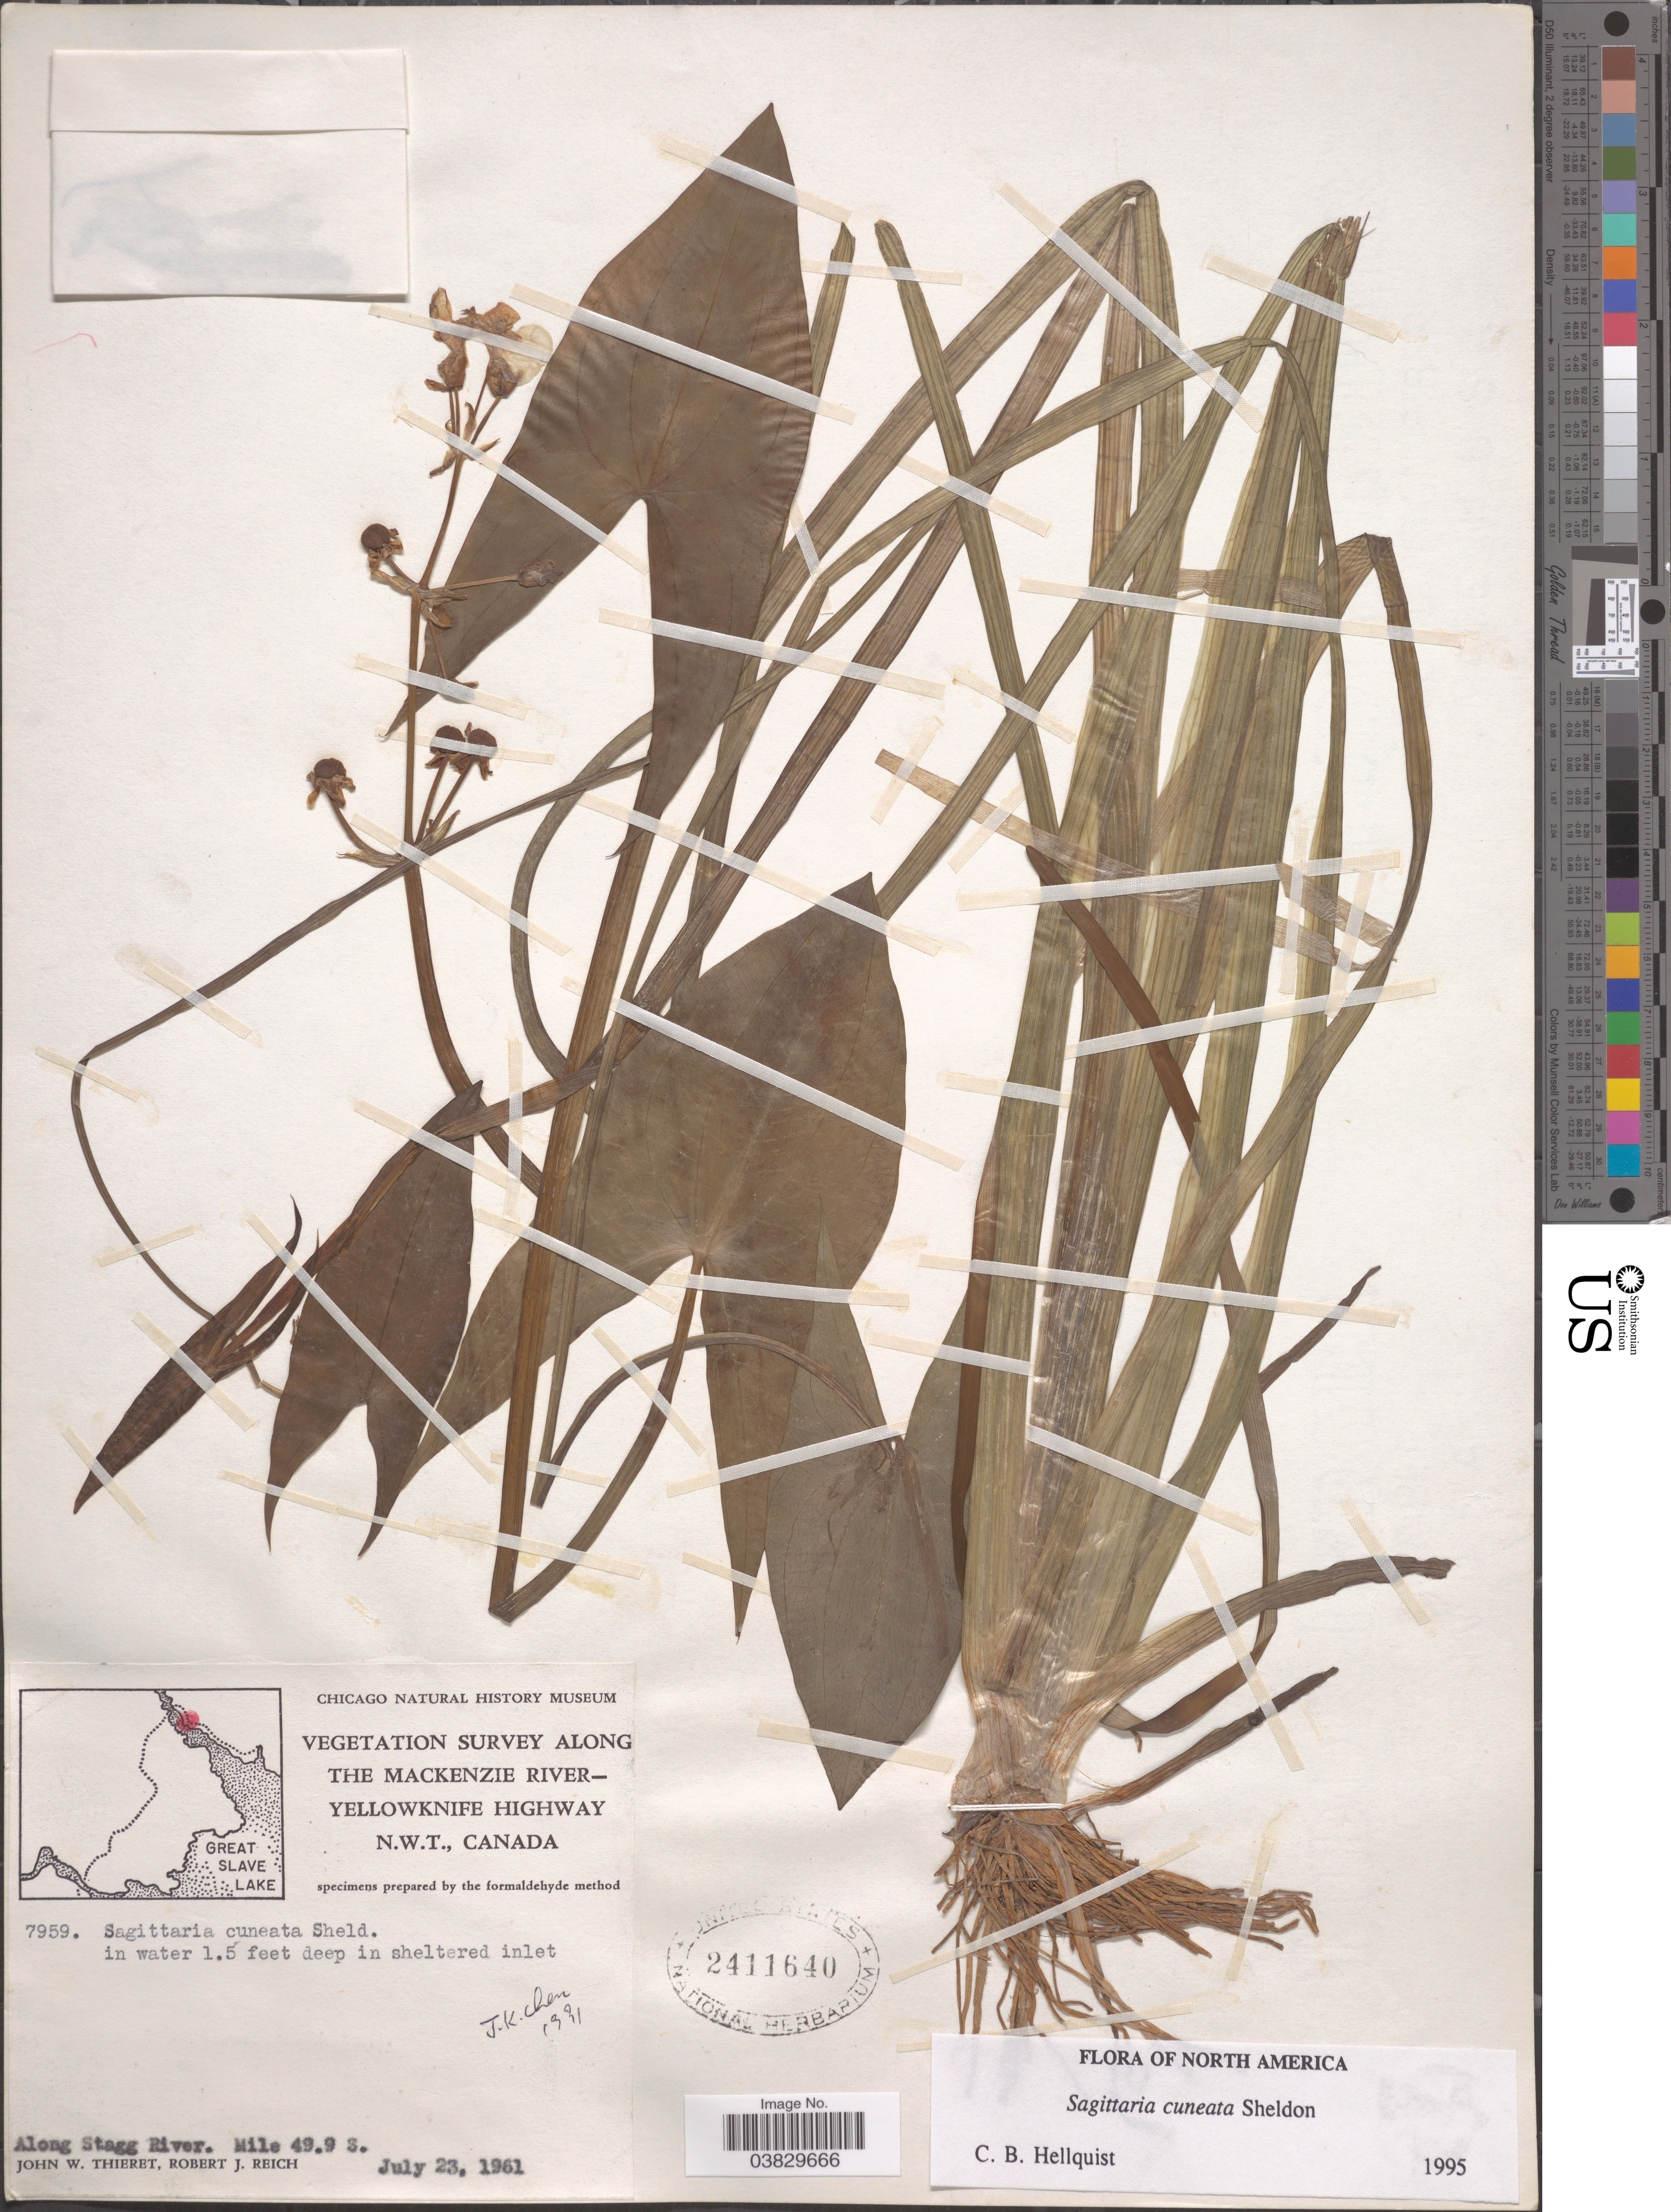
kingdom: Plantae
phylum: Tracheophyta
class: Liliopsida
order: Alismatales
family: Alismataceae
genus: Sagittaria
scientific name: Sagittaria cuneata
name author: E. Sheld.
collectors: J. W. Thieret & R. Reich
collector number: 7959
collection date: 1961-07-23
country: Canada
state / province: Northwest Territories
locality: Vegetation survey along the Mackenzie River-Yellowknife Highway N.W.T. Along Stagg River. Mile 49.9 S.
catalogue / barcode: US 2411640